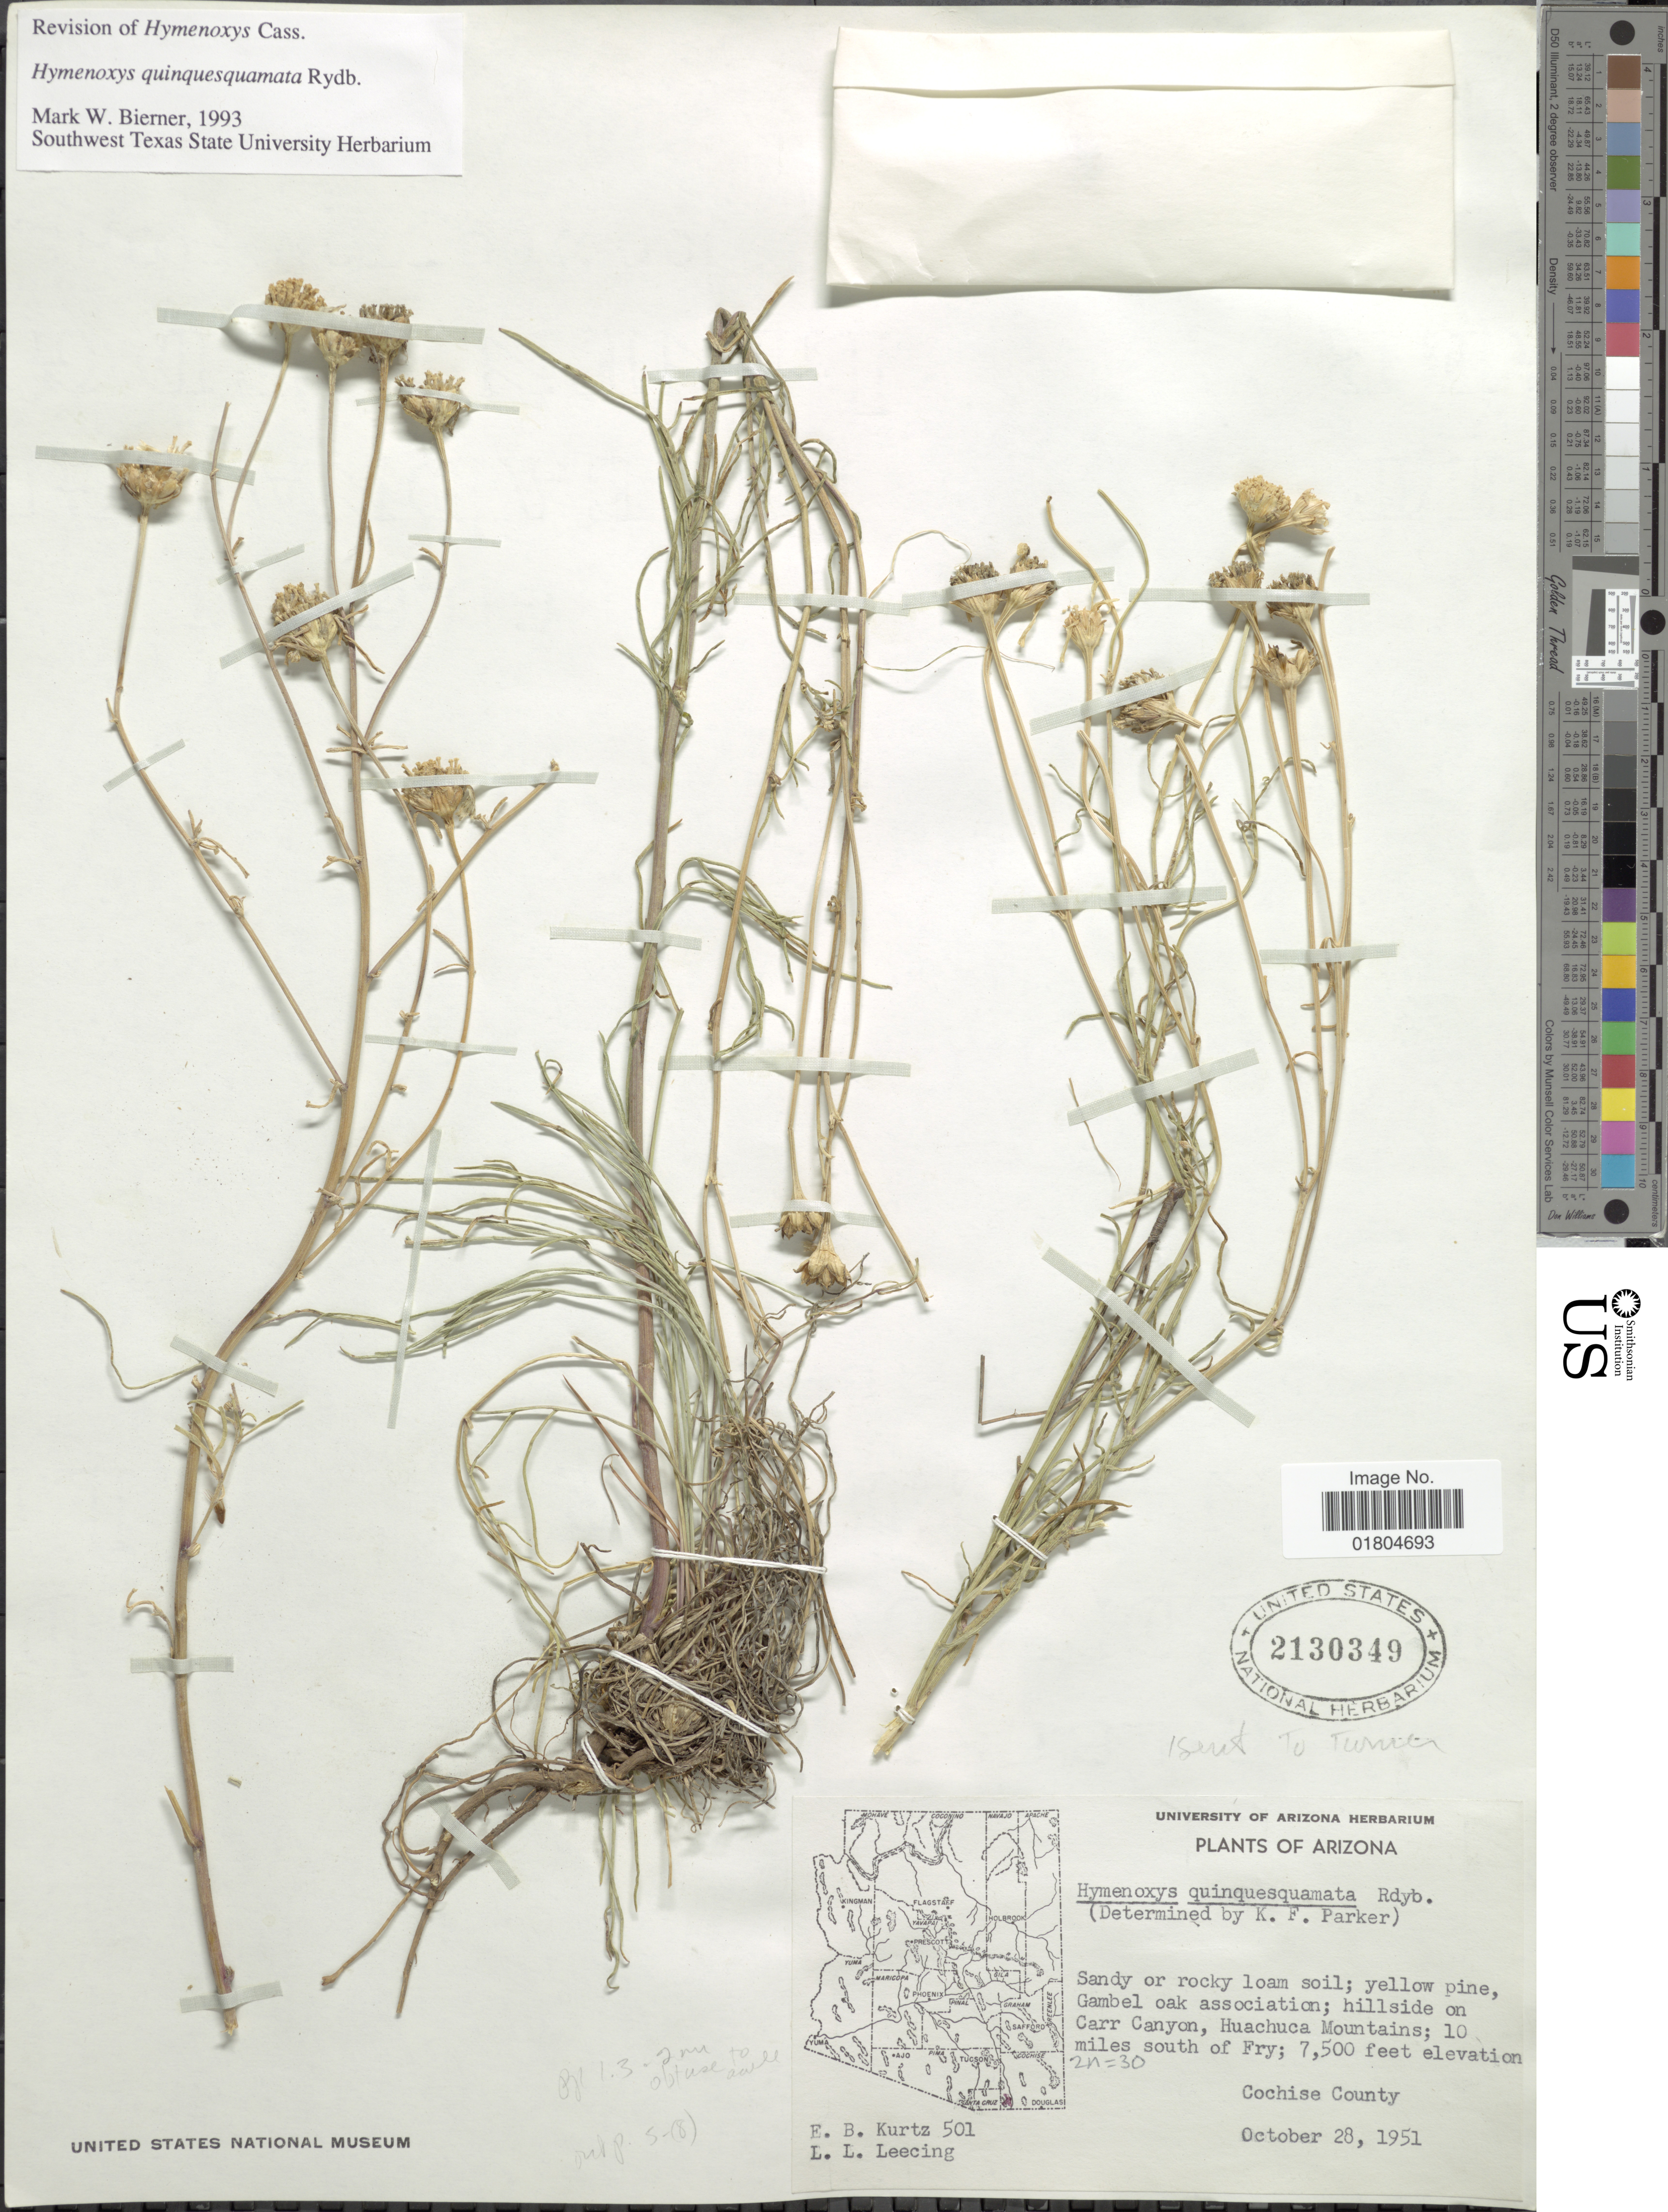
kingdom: Plantae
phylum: Tracheophyta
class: Magnoliopsida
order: Asterales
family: Asteraceae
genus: Hymenoxys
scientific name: Hymenoxys quinquesquamata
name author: Rydb.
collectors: E. Kurtz & L. Leecing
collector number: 501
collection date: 1951-10-28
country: United States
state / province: Arizona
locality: Hillside on Carr Canyon, Huachuca Mountains; 10 miles south of Fry. Cochise County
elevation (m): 2286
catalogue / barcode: US 2130349